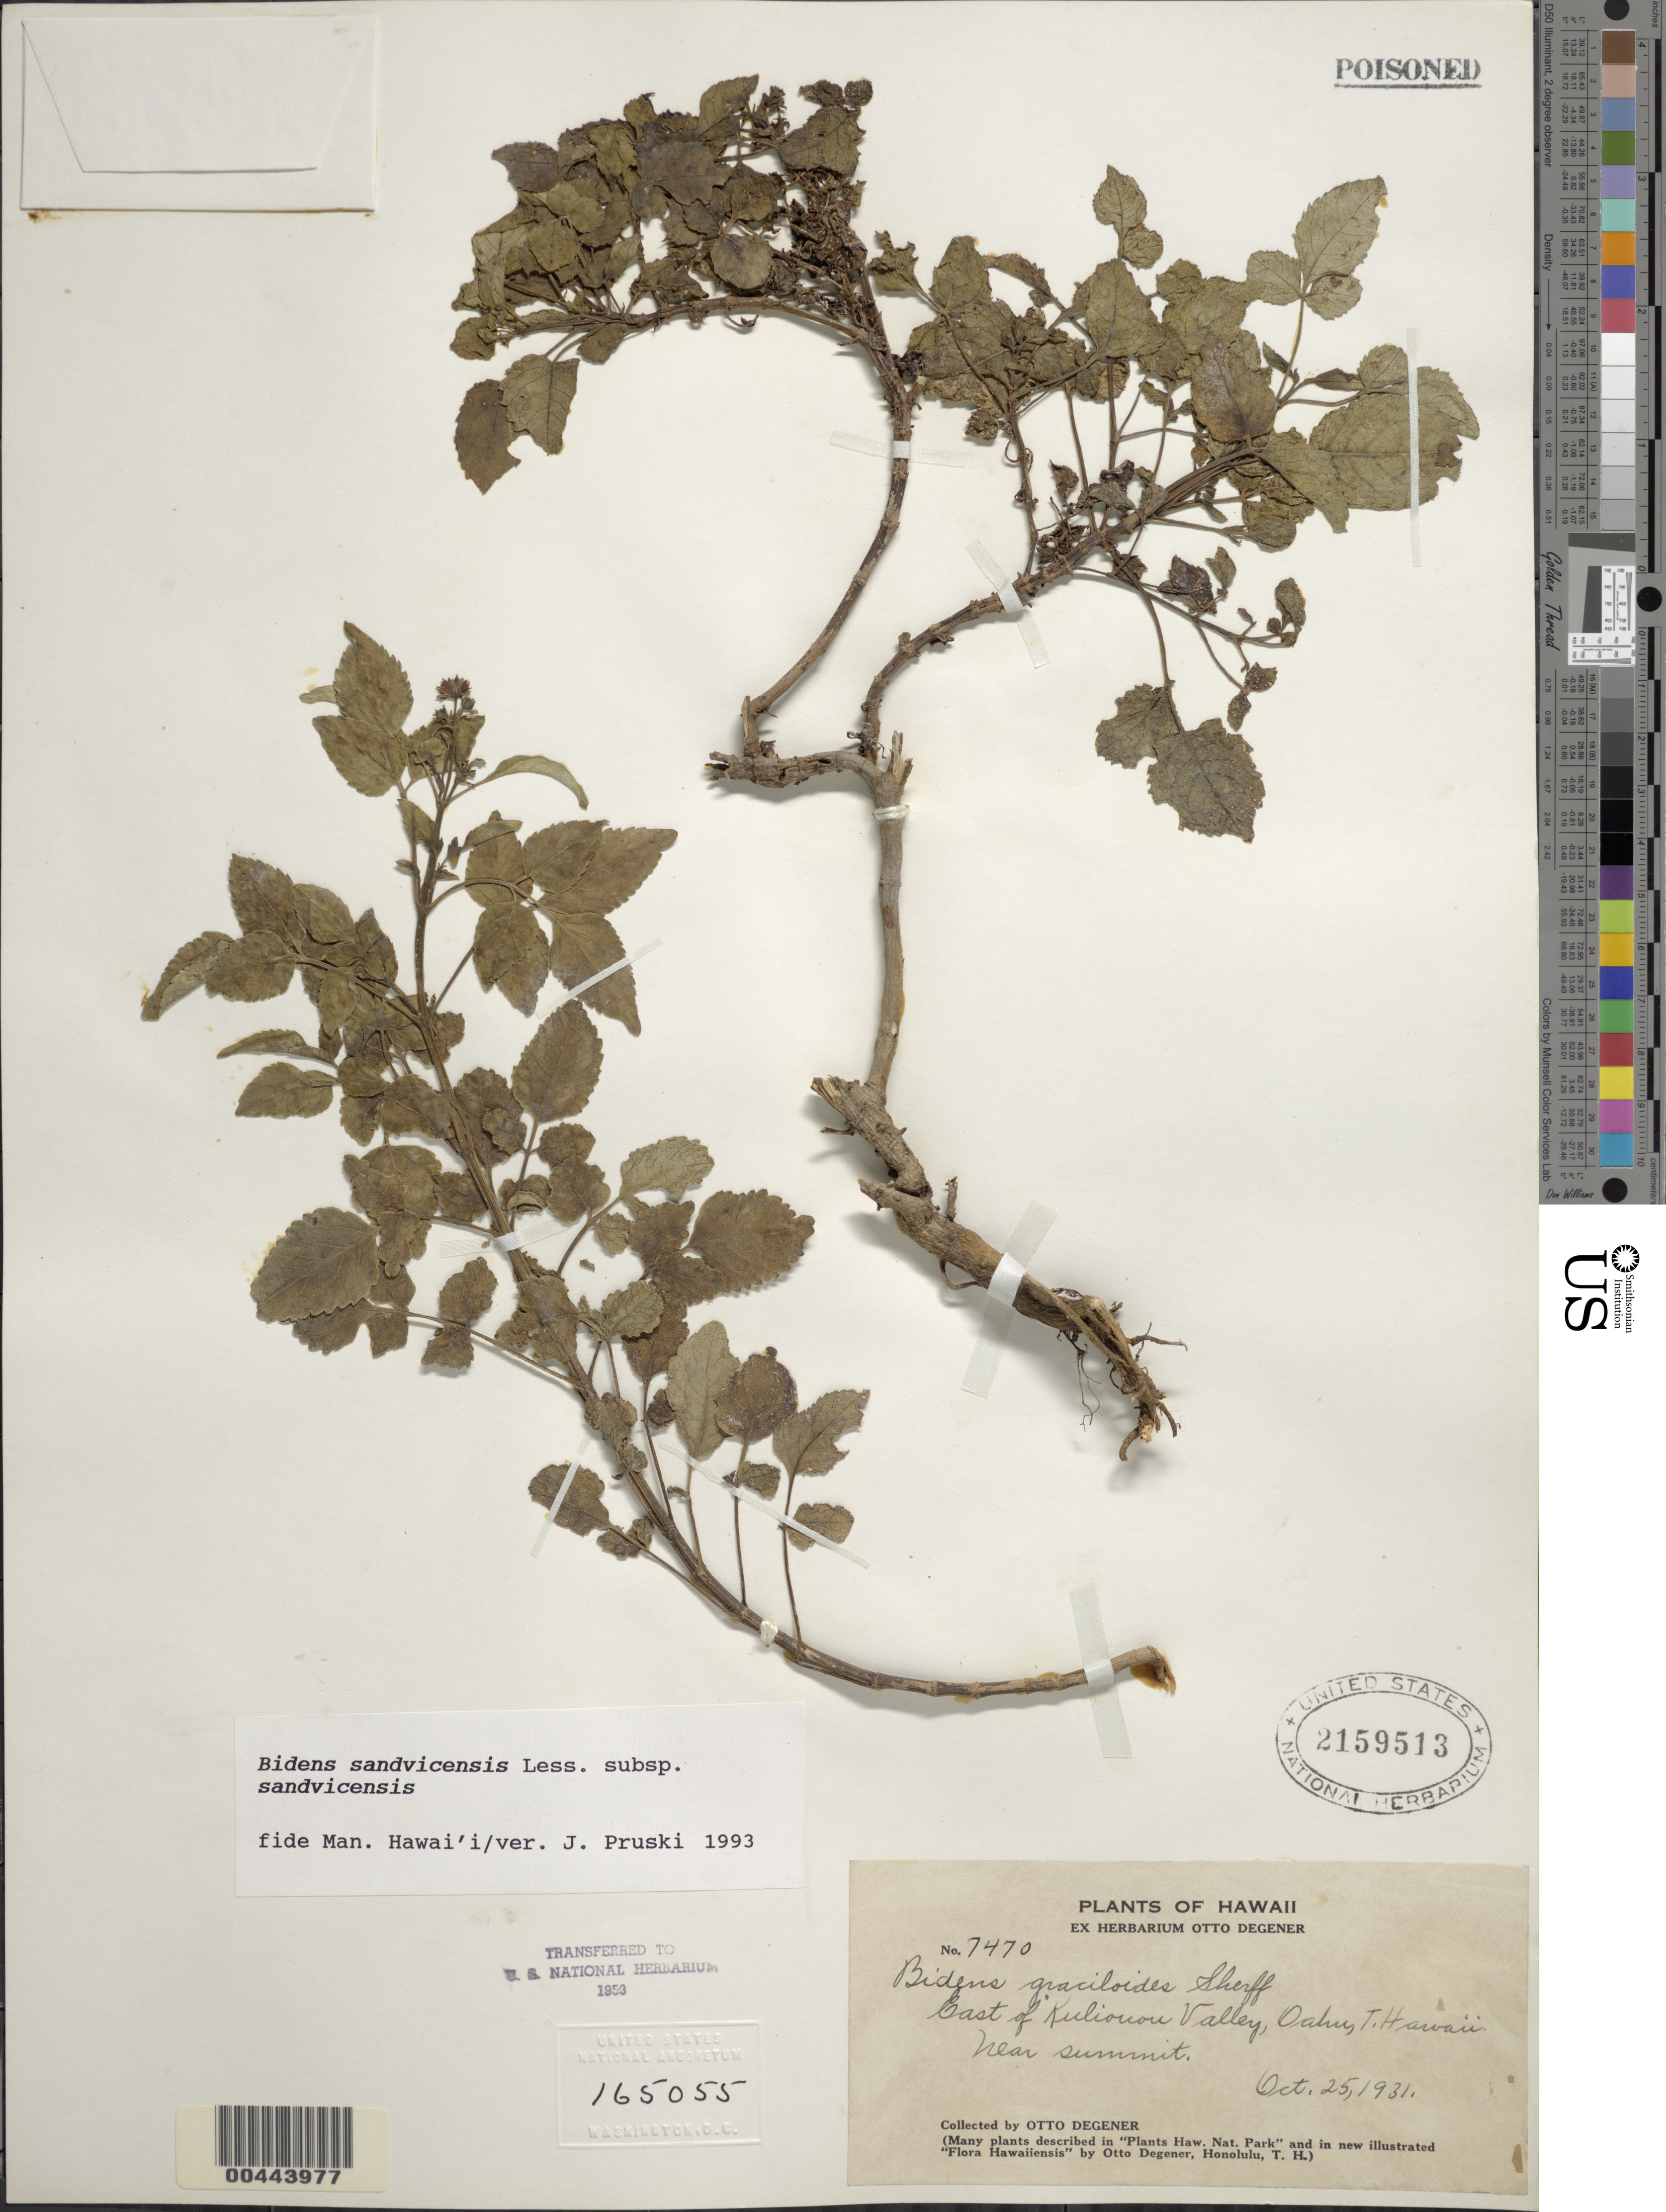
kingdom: Plantae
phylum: Tracheophyta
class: Magnoliopsida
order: Asterales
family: Asteraceae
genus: Bidens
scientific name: Bidens sandvicensis subsp. sandvicensis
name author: Less.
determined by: Pruski, J. F.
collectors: O. Degener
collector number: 7470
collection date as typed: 25 Oct 1931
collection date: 1931-10-25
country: United States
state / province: Hawaii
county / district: Honolulu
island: Oahu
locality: E of Kuliouou Valley, near summit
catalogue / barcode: US 2159513